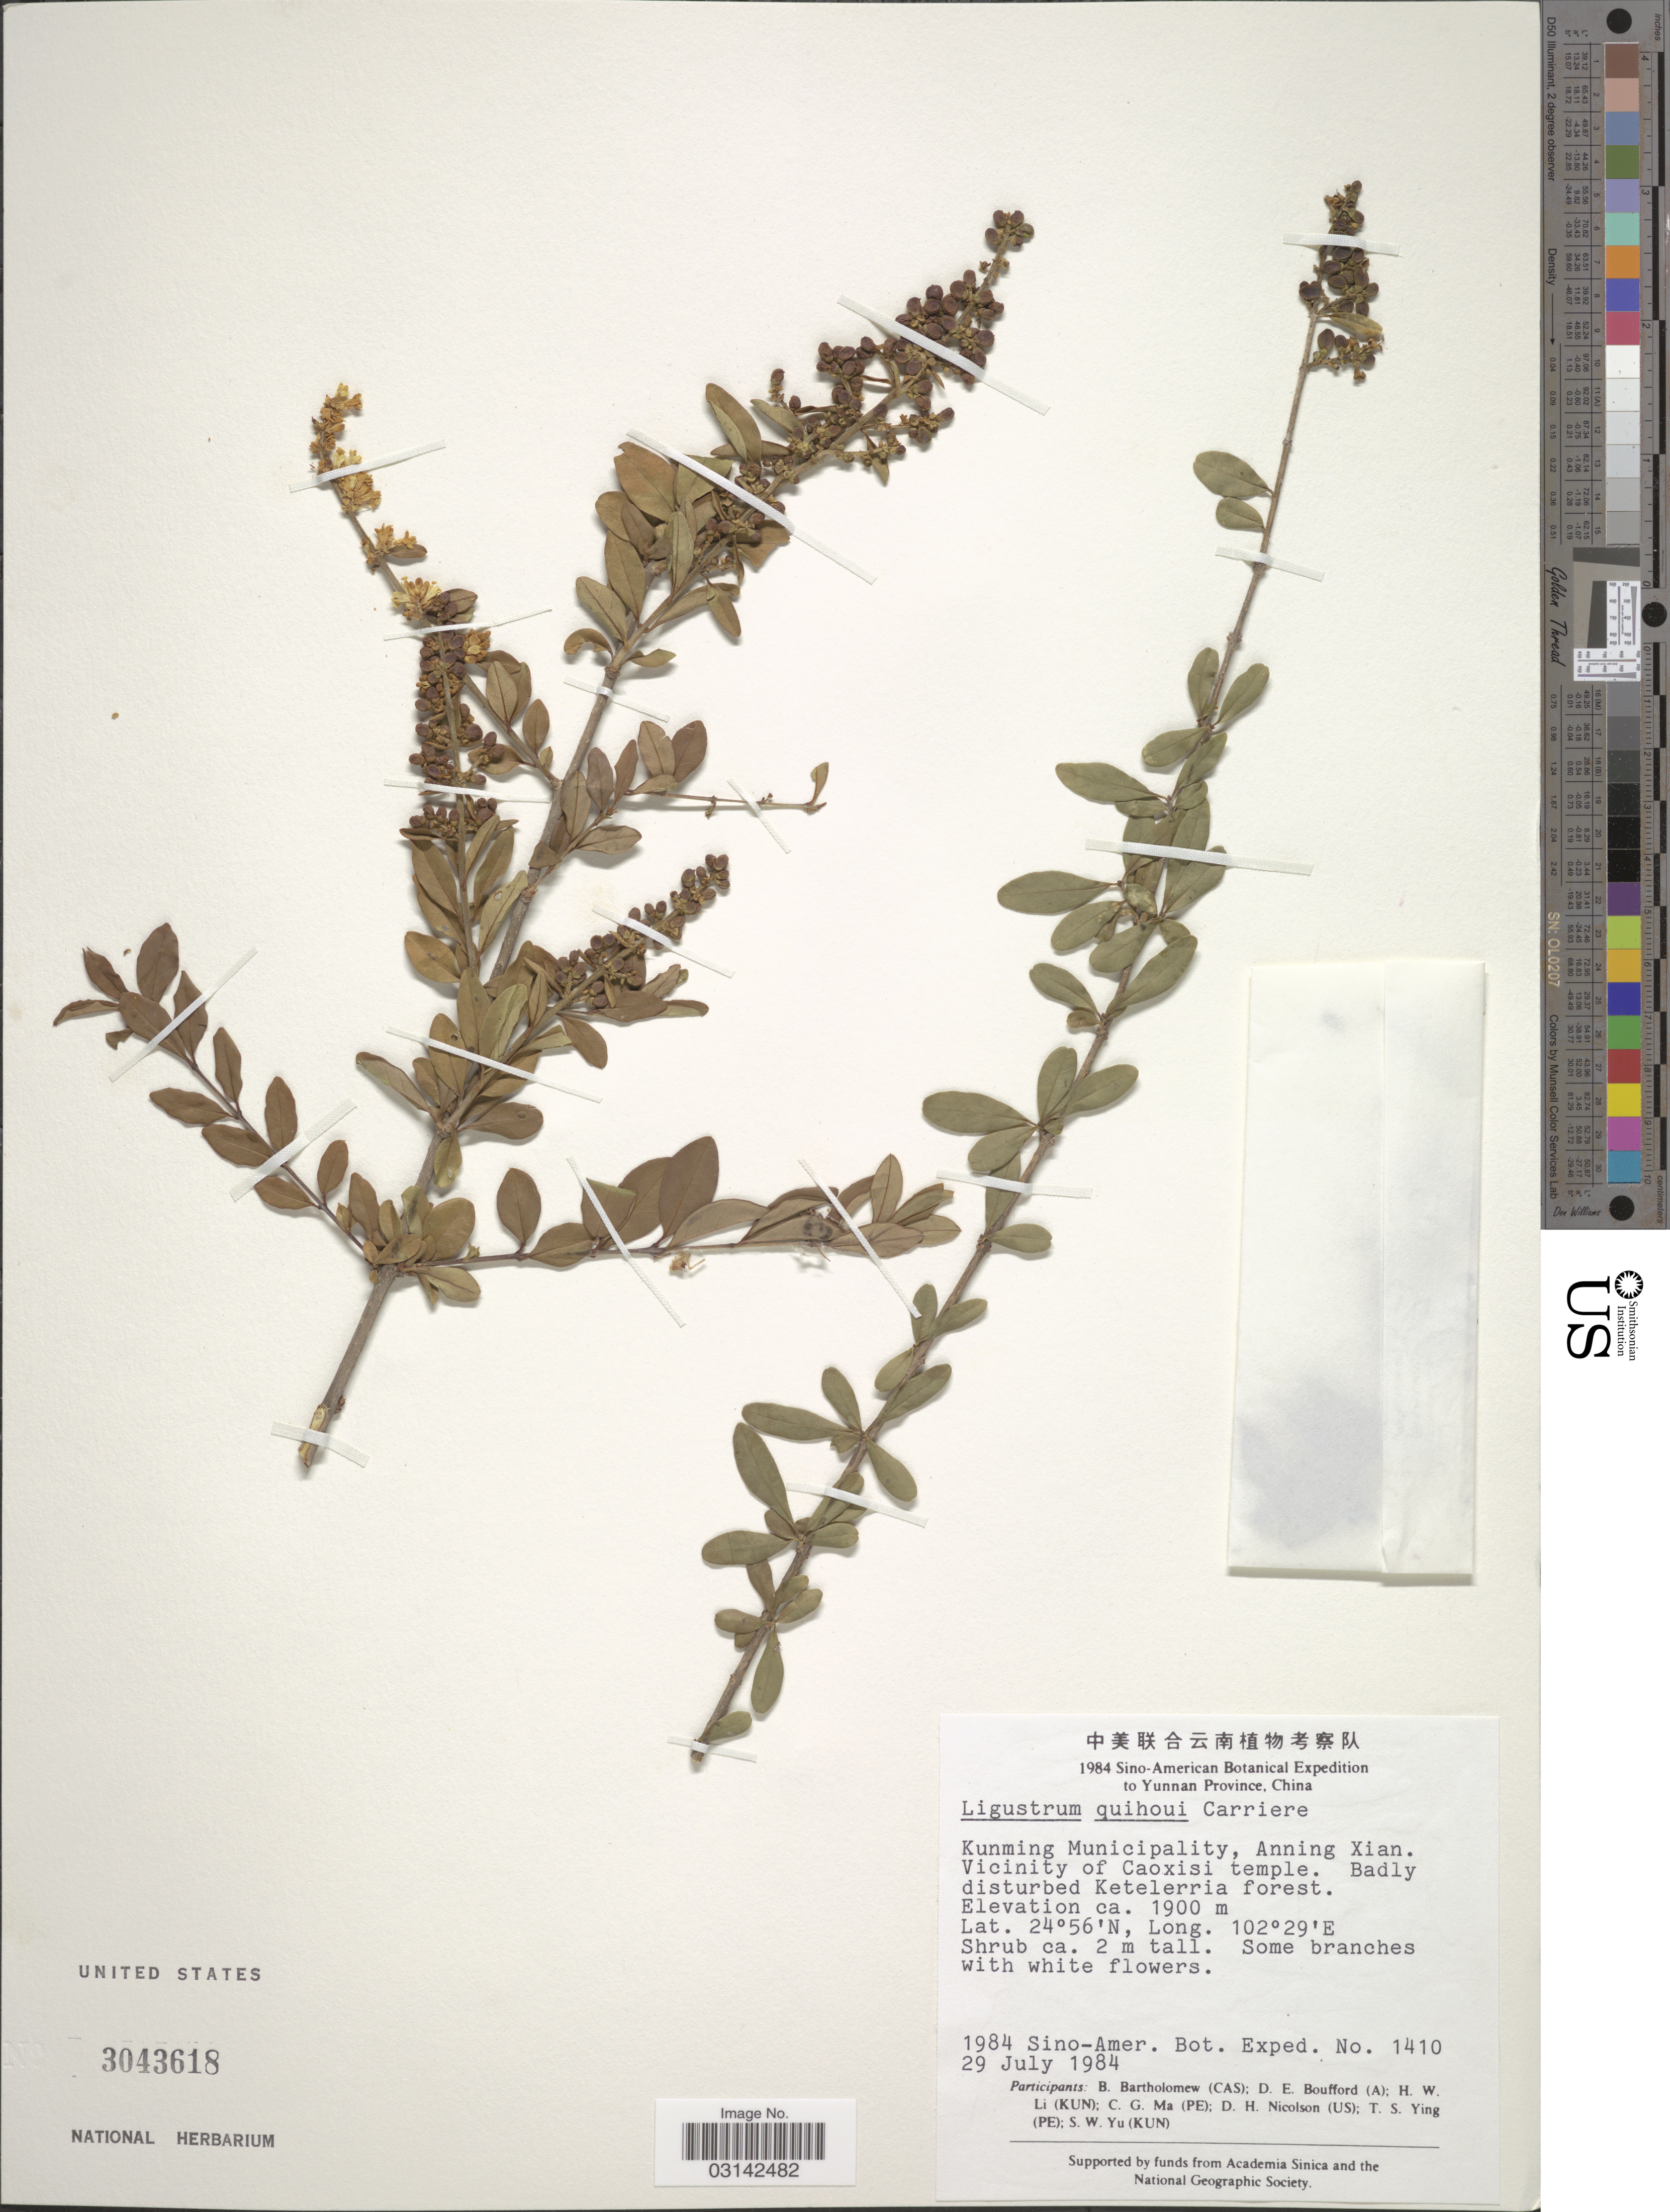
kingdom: Plantae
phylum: Tracheophyta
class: Magnoliopsida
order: Lamiales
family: Oleaceae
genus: Ligustrum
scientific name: Ligustrum quihoui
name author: Carrière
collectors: Sino-Amer. Bot. Exped. 1984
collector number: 1410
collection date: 1984-07-29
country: China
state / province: Yunnan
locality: Kunming Municipality, Anning Xian. Vicinity of Caoxisi temple.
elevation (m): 1900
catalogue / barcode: US 3043618